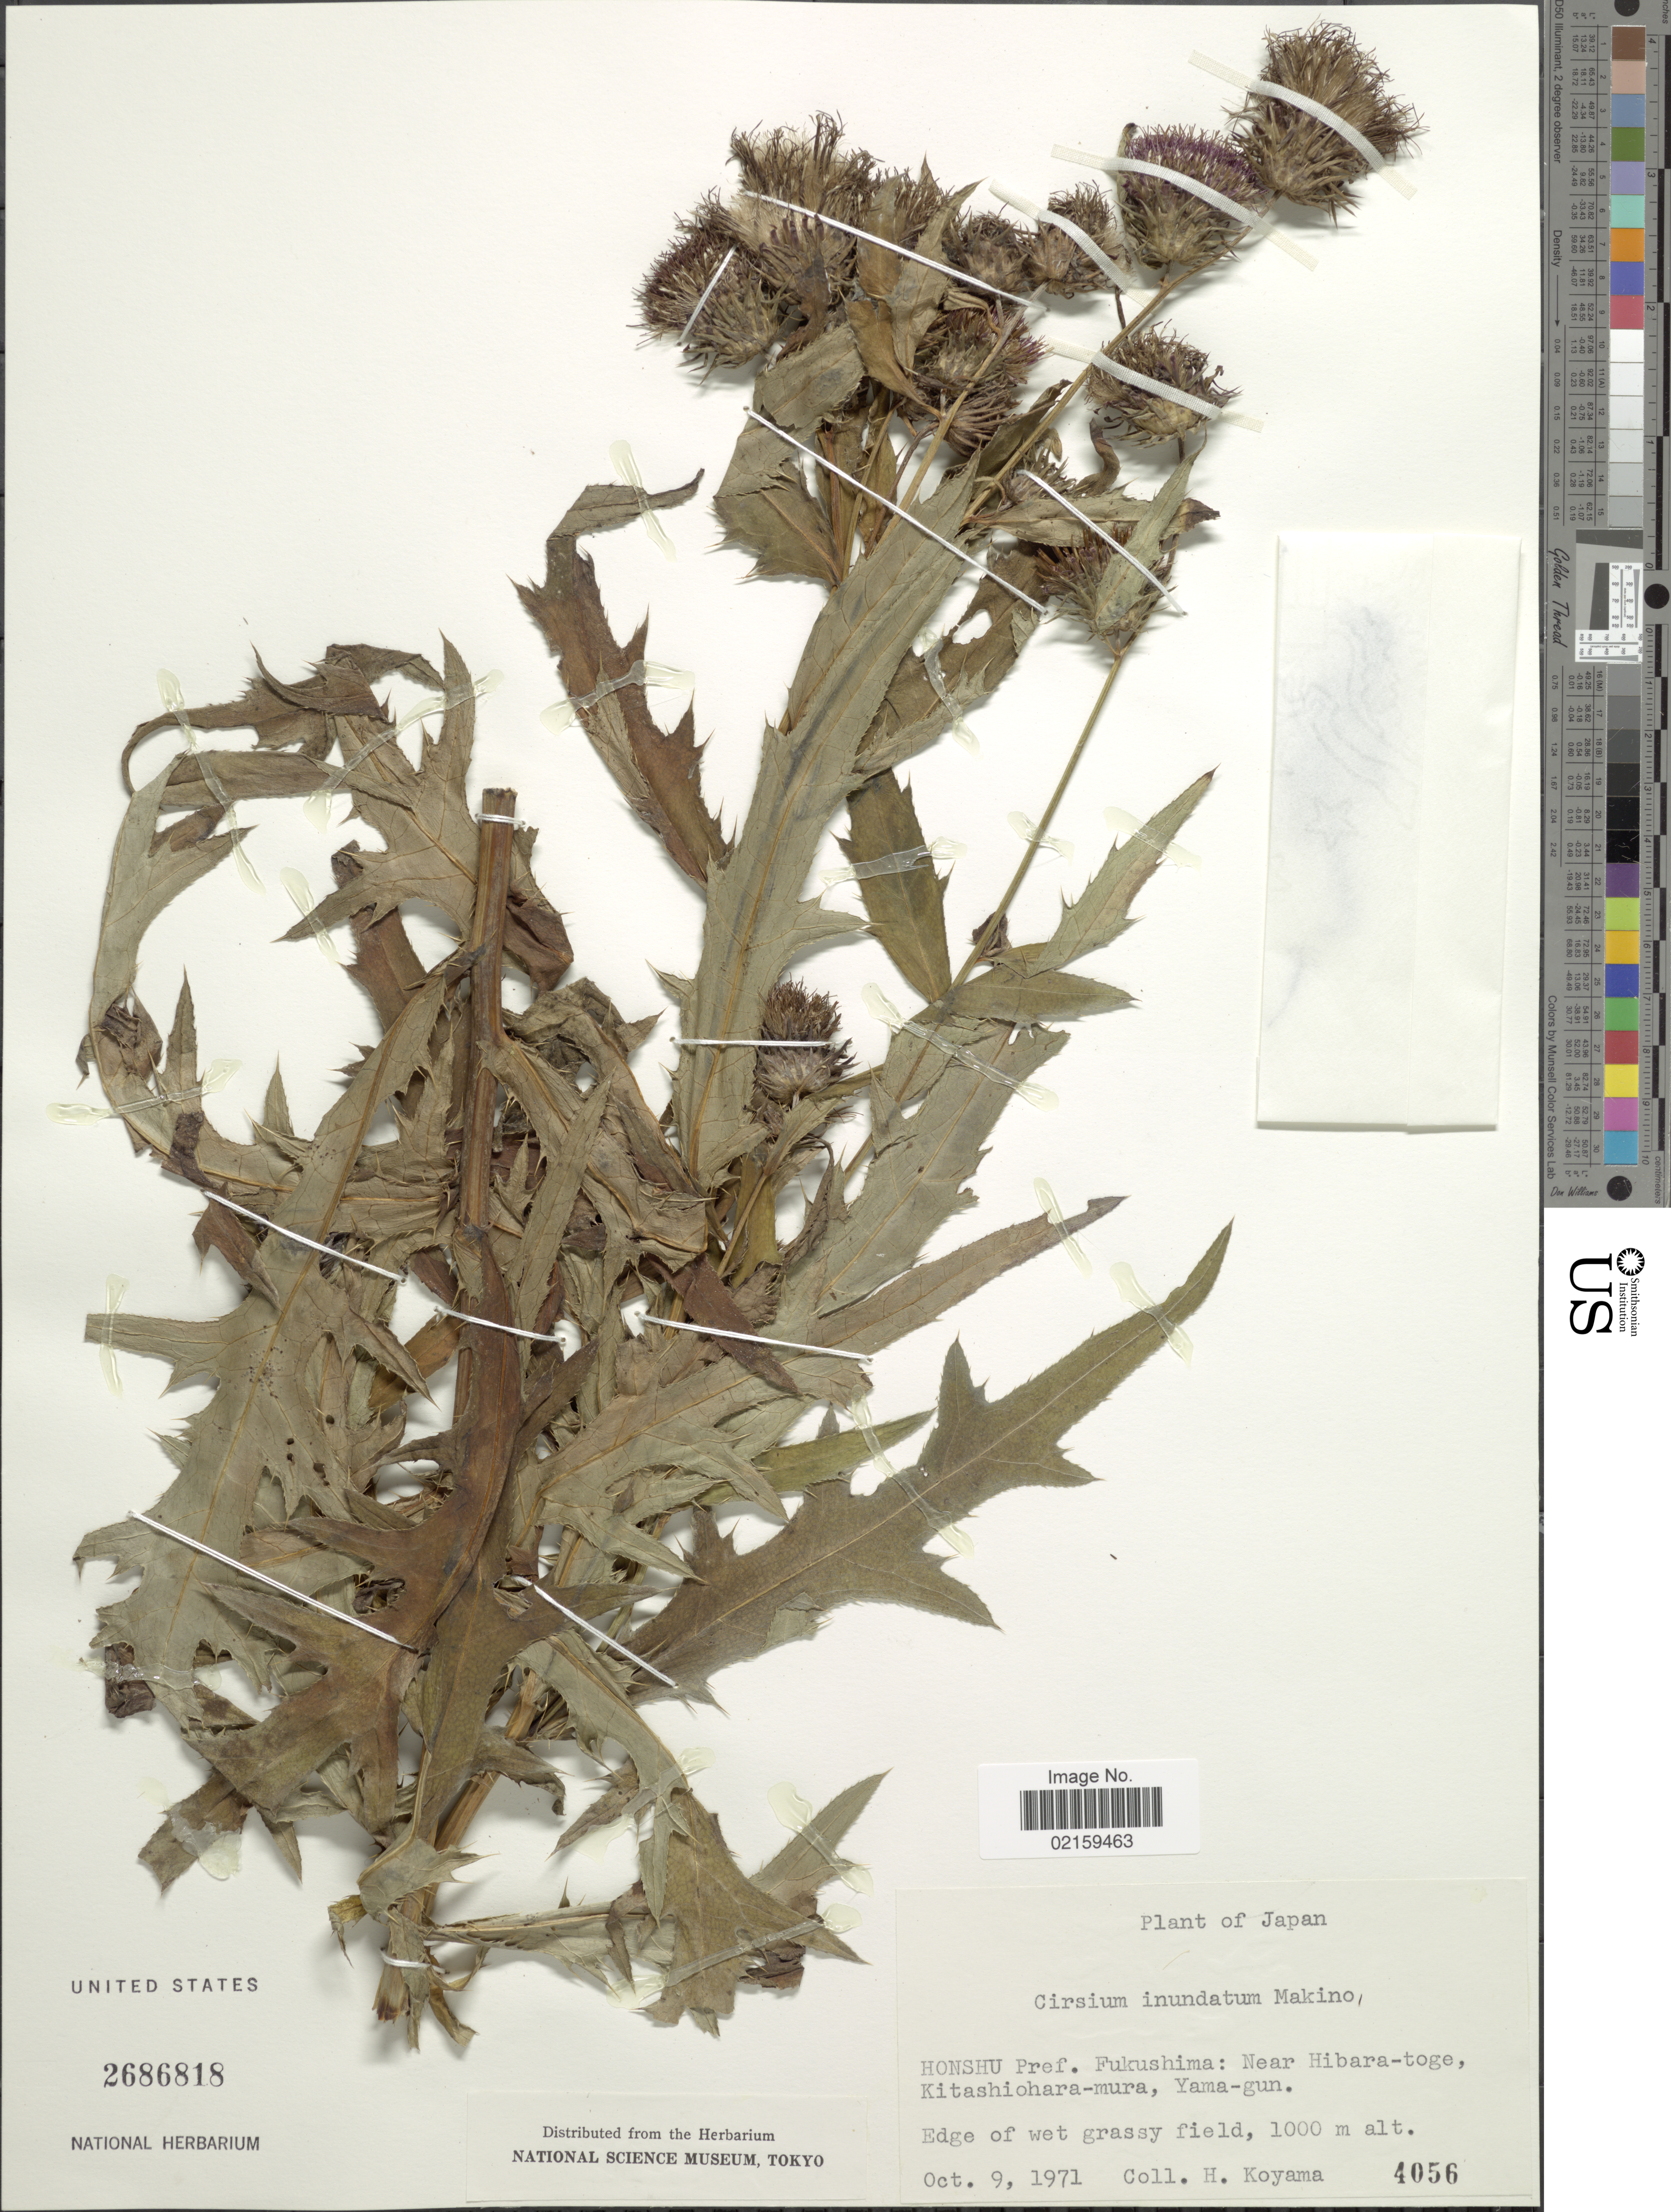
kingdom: Plantae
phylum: Tracheophyta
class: Magnoliopsida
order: Asterales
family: Asteraceae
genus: Cirsium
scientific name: Cirsium inundatum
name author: Makino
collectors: H. Koyama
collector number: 4056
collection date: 1971-10-09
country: Japan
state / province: Hukusima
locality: Honshu Pref. Fukushima: Near Hibara-toge, Kitashiohara-mura, Yama-gun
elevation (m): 1000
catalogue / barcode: US 2686818